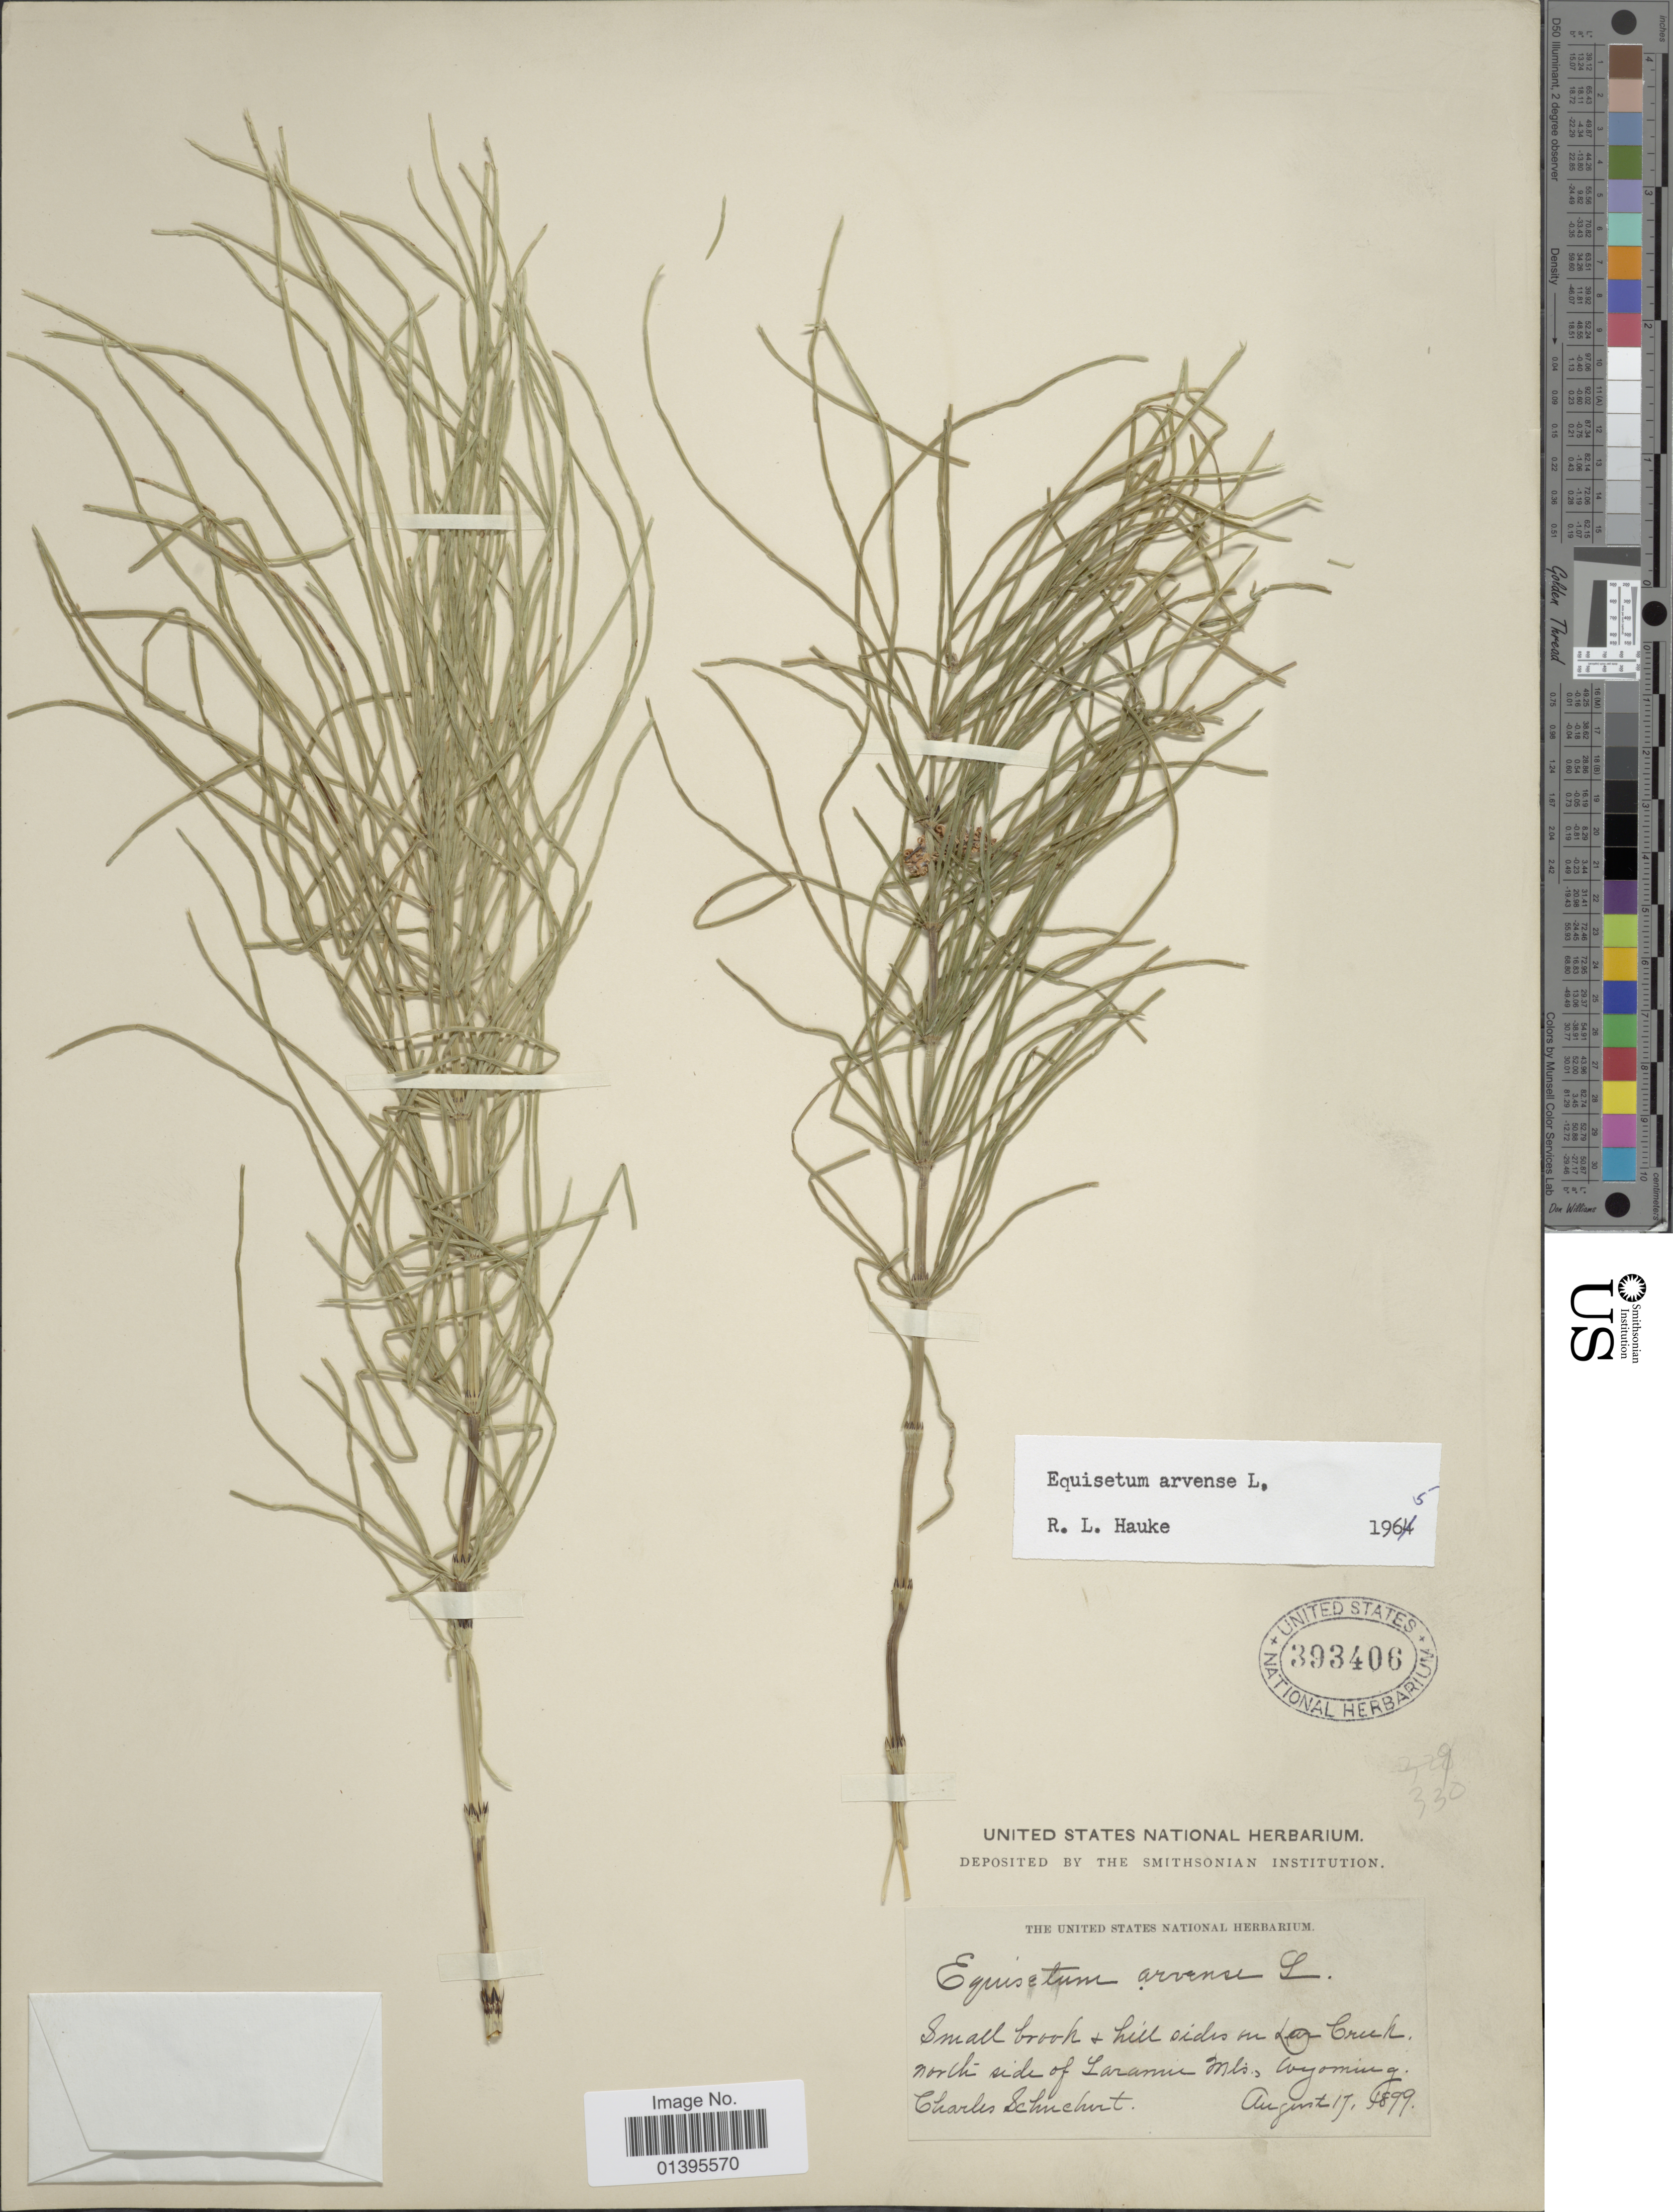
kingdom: Plantae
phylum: Tracheophyta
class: Polypodiopsida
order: Equisetales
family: Equisetaceae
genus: Equisetum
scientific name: Equisetum arvense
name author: L.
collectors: C. Schuchert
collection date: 1899-08-17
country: United States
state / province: Wyoming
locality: Small brook & hill sides in Bear Creek, north side of Laramie Mts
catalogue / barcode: US 393406